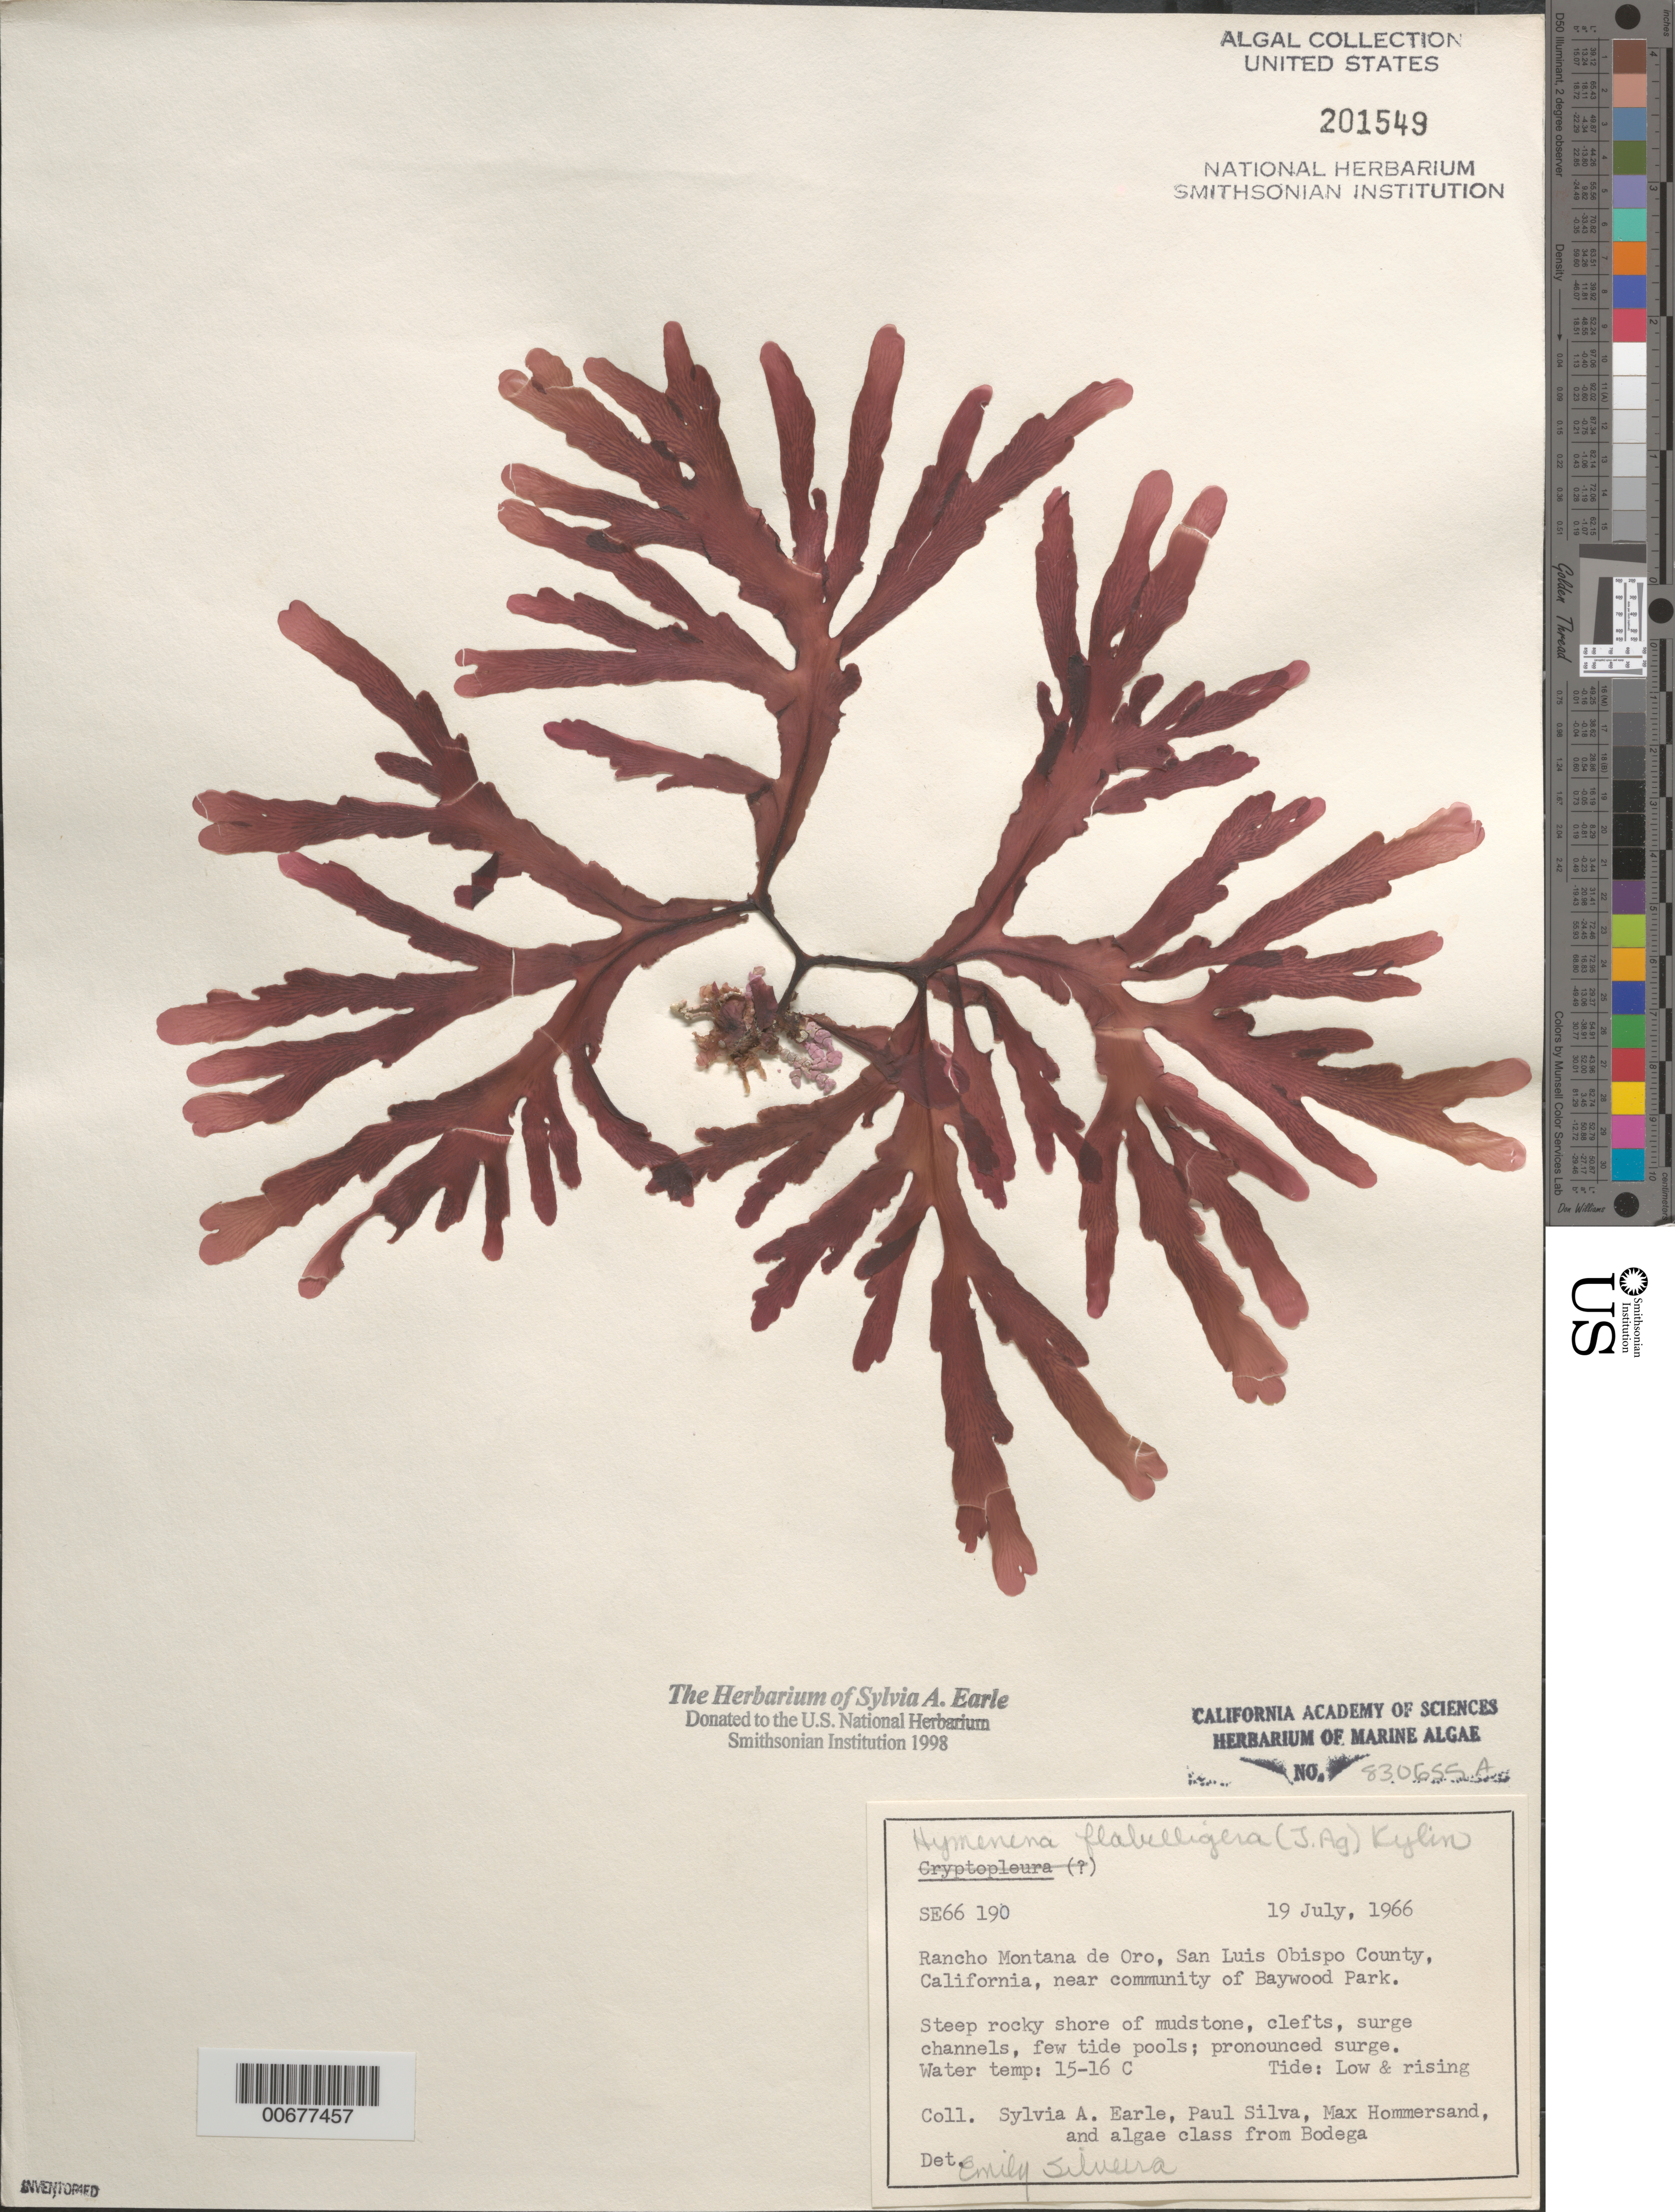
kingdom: Plantae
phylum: Rhodophyta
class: Florideophyceae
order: Ceramiales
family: Delesseriaceae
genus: Hymenena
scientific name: Hymenena flabelligera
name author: (J. Agardh) Kylin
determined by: Silveira, E. A.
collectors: S. A. Earle, P. C. Silva, M. H. Hommersand & Bodega Algae Class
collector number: SE 66190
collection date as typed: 19 Jul 1966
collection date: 1966-07-19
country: United States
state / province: California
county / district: San Luis Obispo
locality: Rancho Montana de Oro, near Baywood Park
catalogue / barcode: US 201549